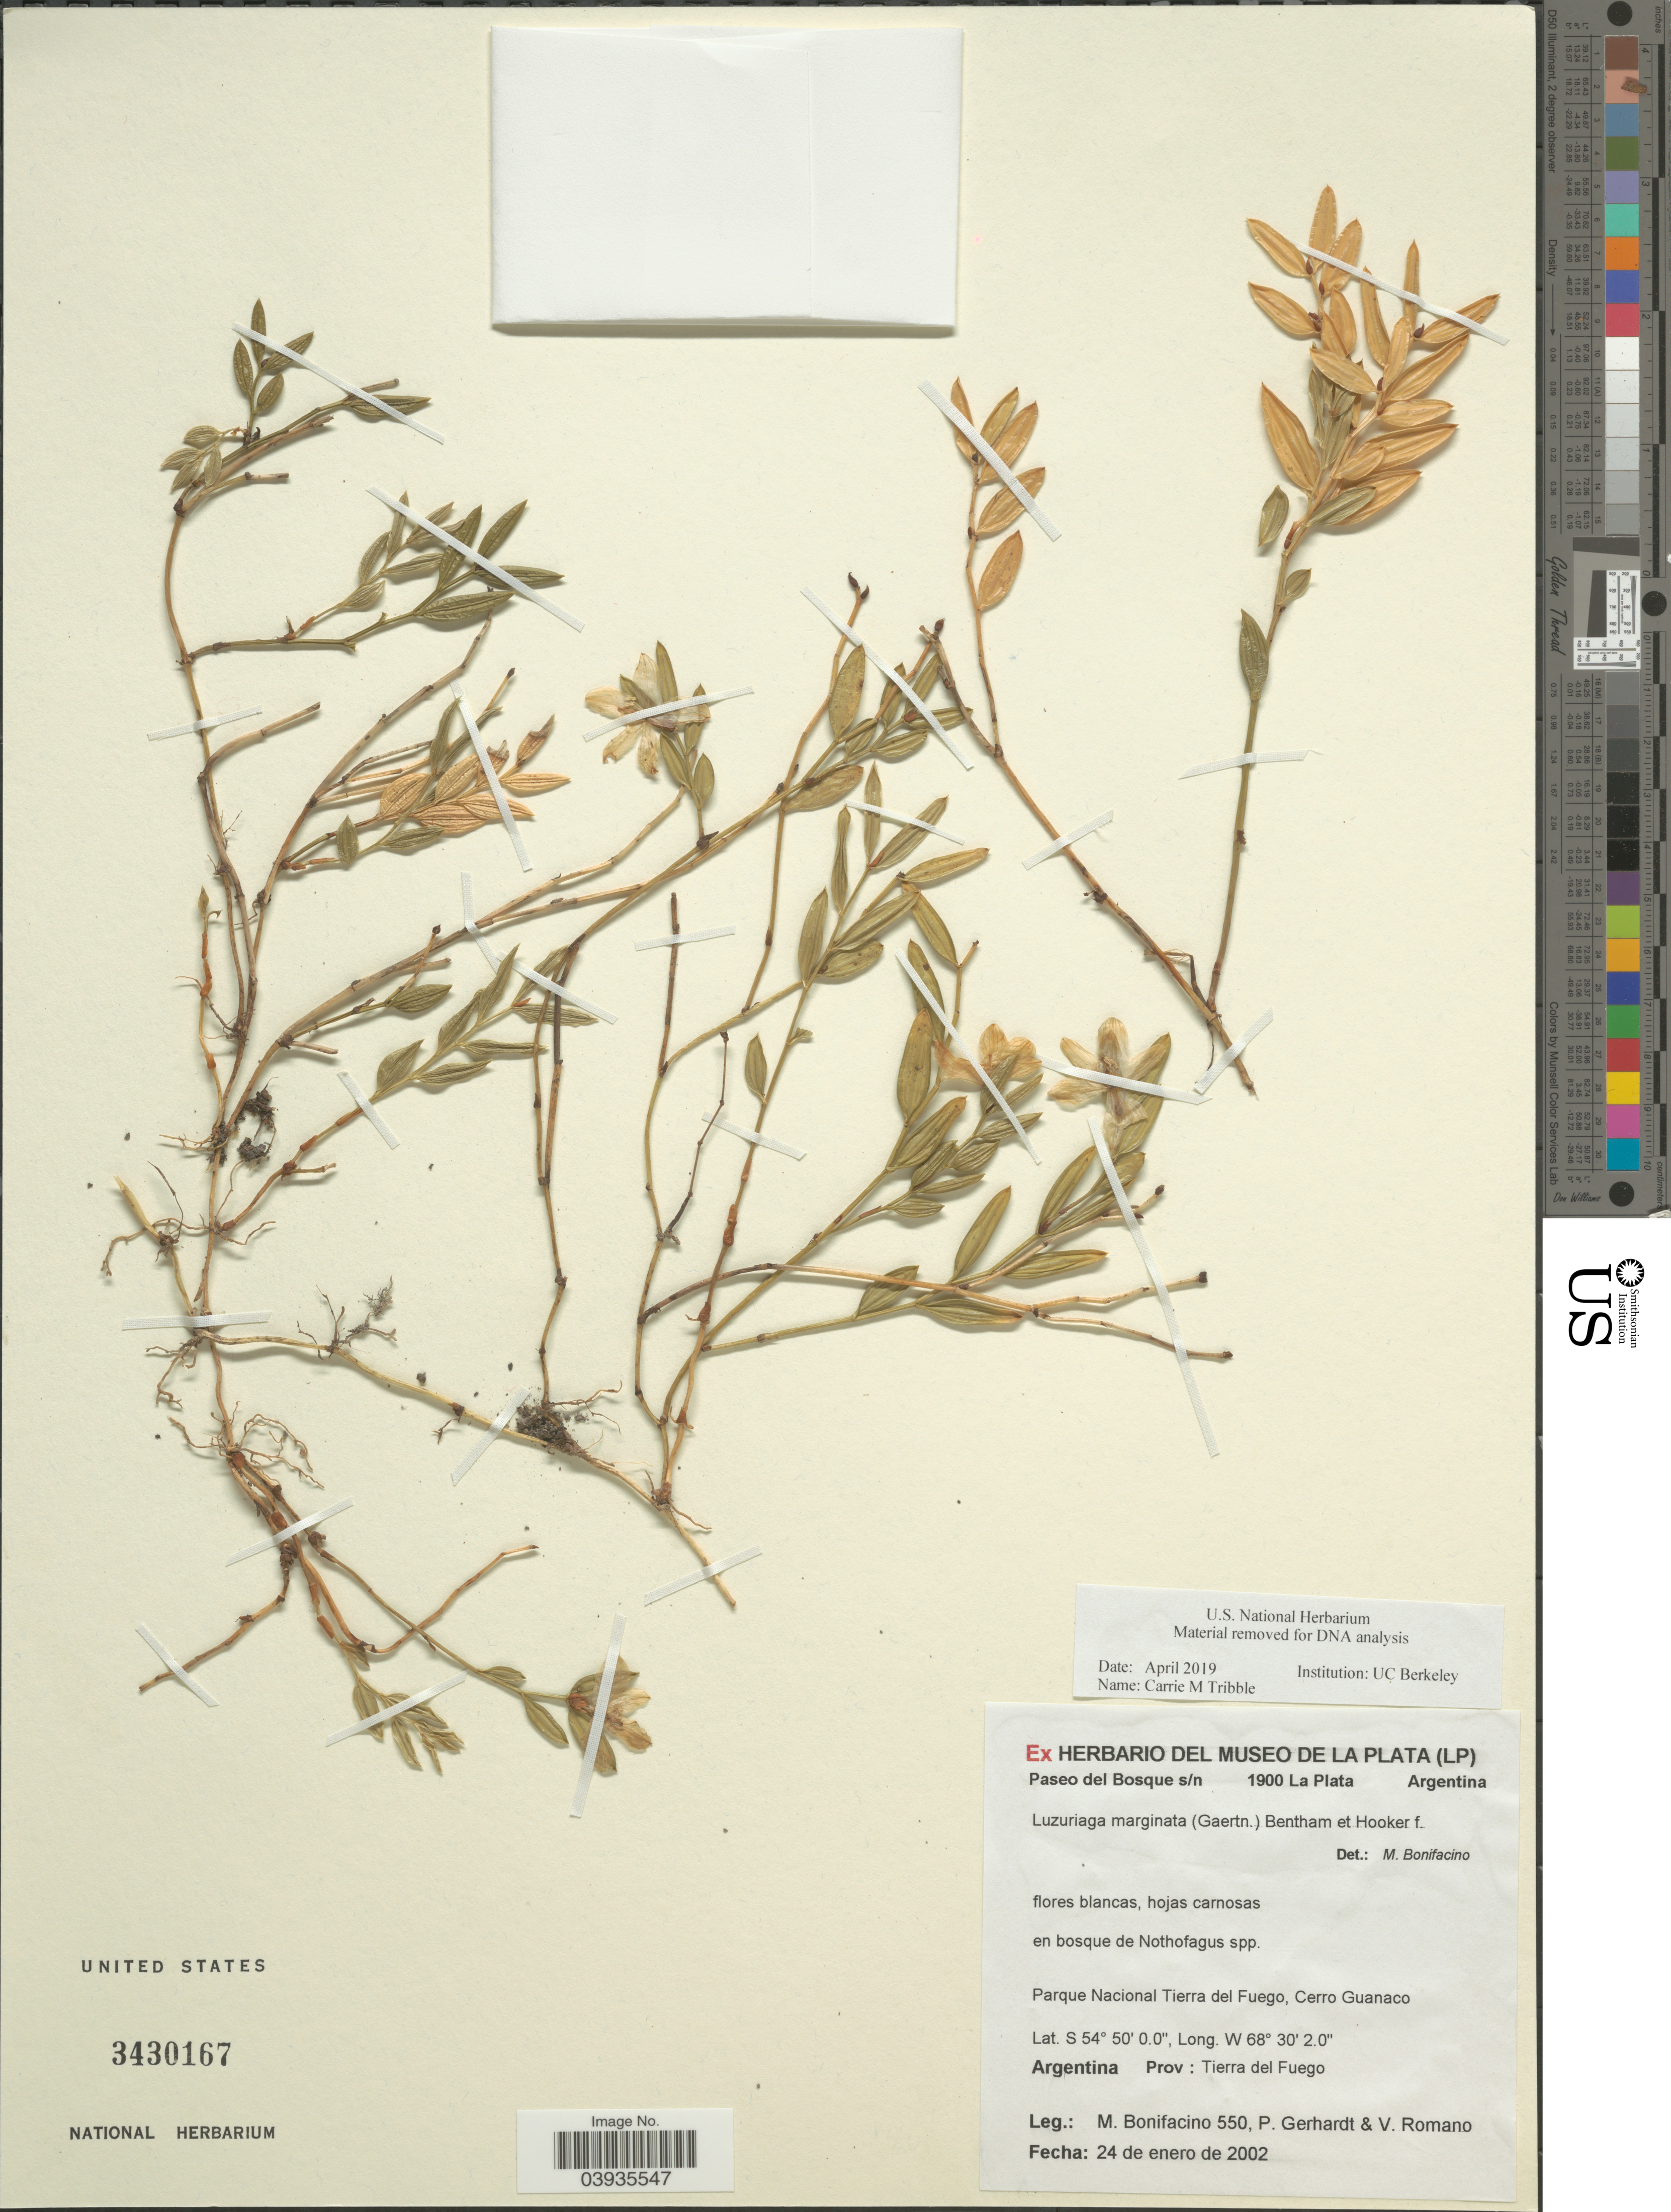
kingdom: Plantae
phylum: Tracheophyta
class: Liliopsida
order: Liliales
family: Alstroemeriaceae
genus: Luzuriaga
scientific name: Luzuriaga marginata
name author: (Gaertn.) Benth. & Hook. f.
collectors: M. Bonifacino, P. Gerhardt & V. Romano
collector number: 0550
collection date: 2002-01-24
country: Argentina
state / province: Tierra del Fuego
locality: Paseo del Bosque s/n 1900 La Plata. [unsure placement] Parque Nacional Tierra del Fuego, Cerro Guanaco.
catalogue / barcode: US 3430167